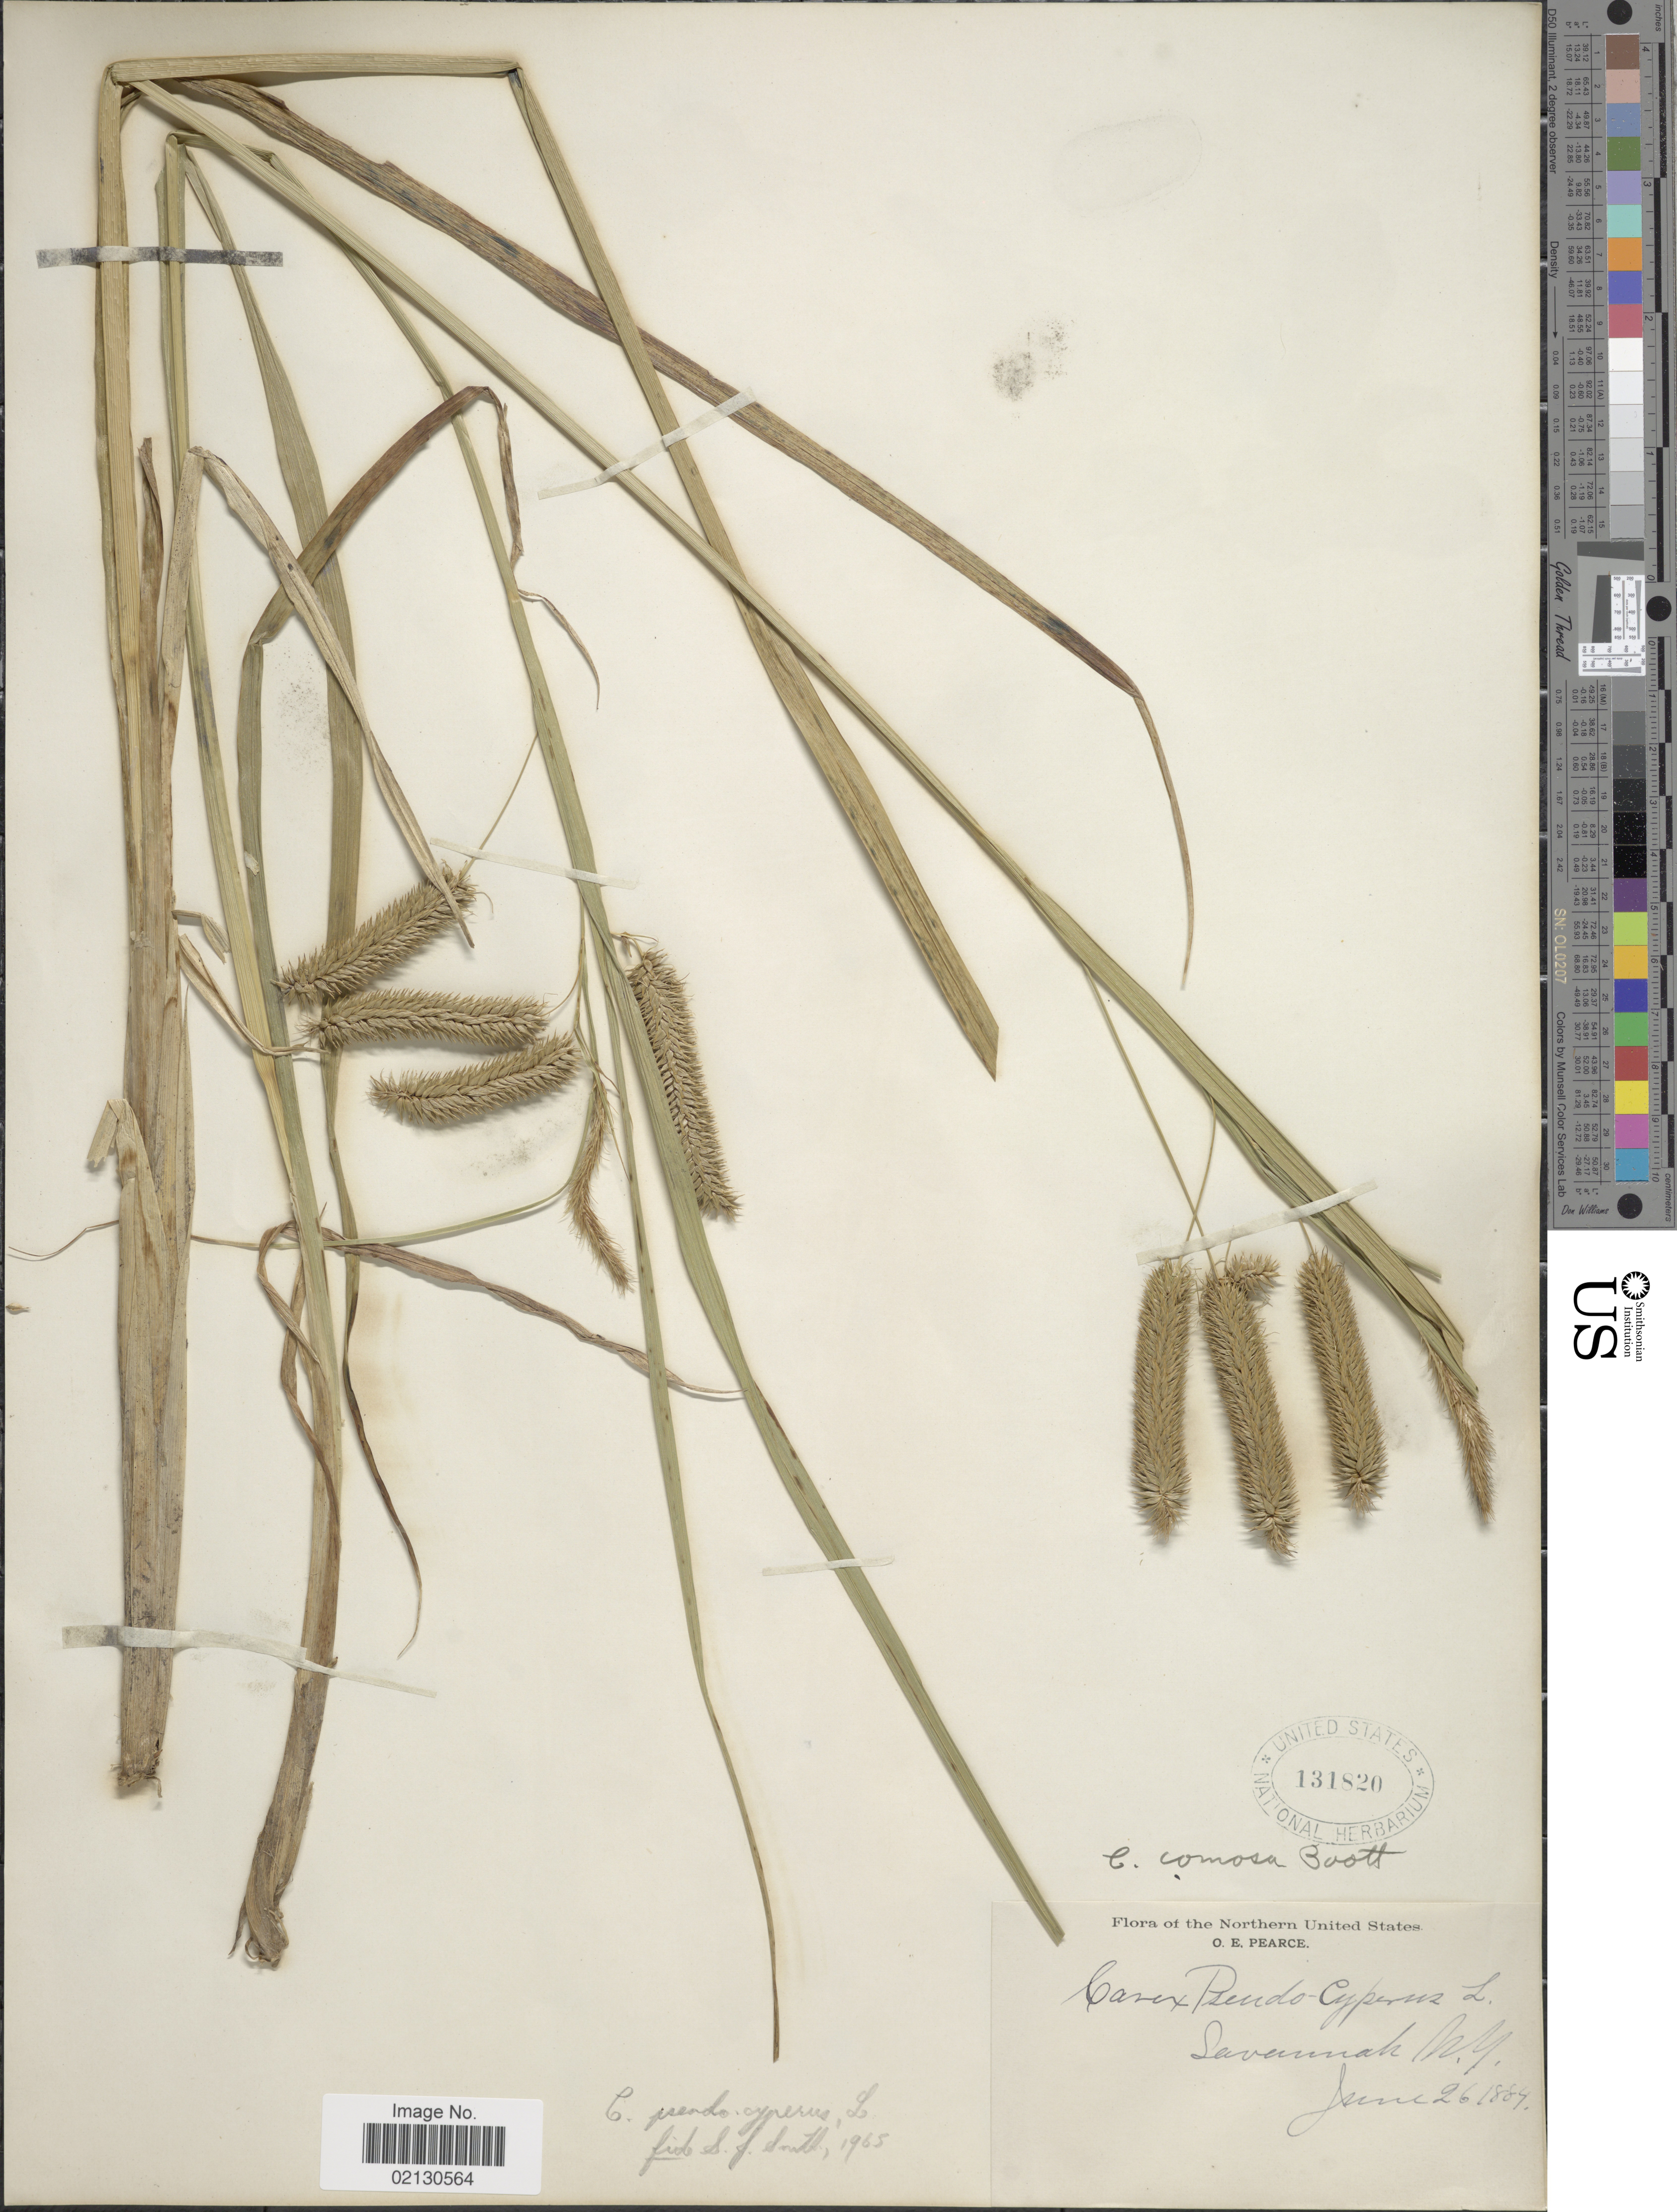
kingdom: Plantae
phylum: Tracheophyta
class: Liliopsida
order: Poales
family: Cyperaceae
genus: Carex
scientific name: Carex pseudocyperus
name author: L.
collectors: O. E. Pearce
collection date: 1884-06-26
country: United States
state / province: New York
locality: Savannah. Northern United States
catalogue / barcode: US 131820